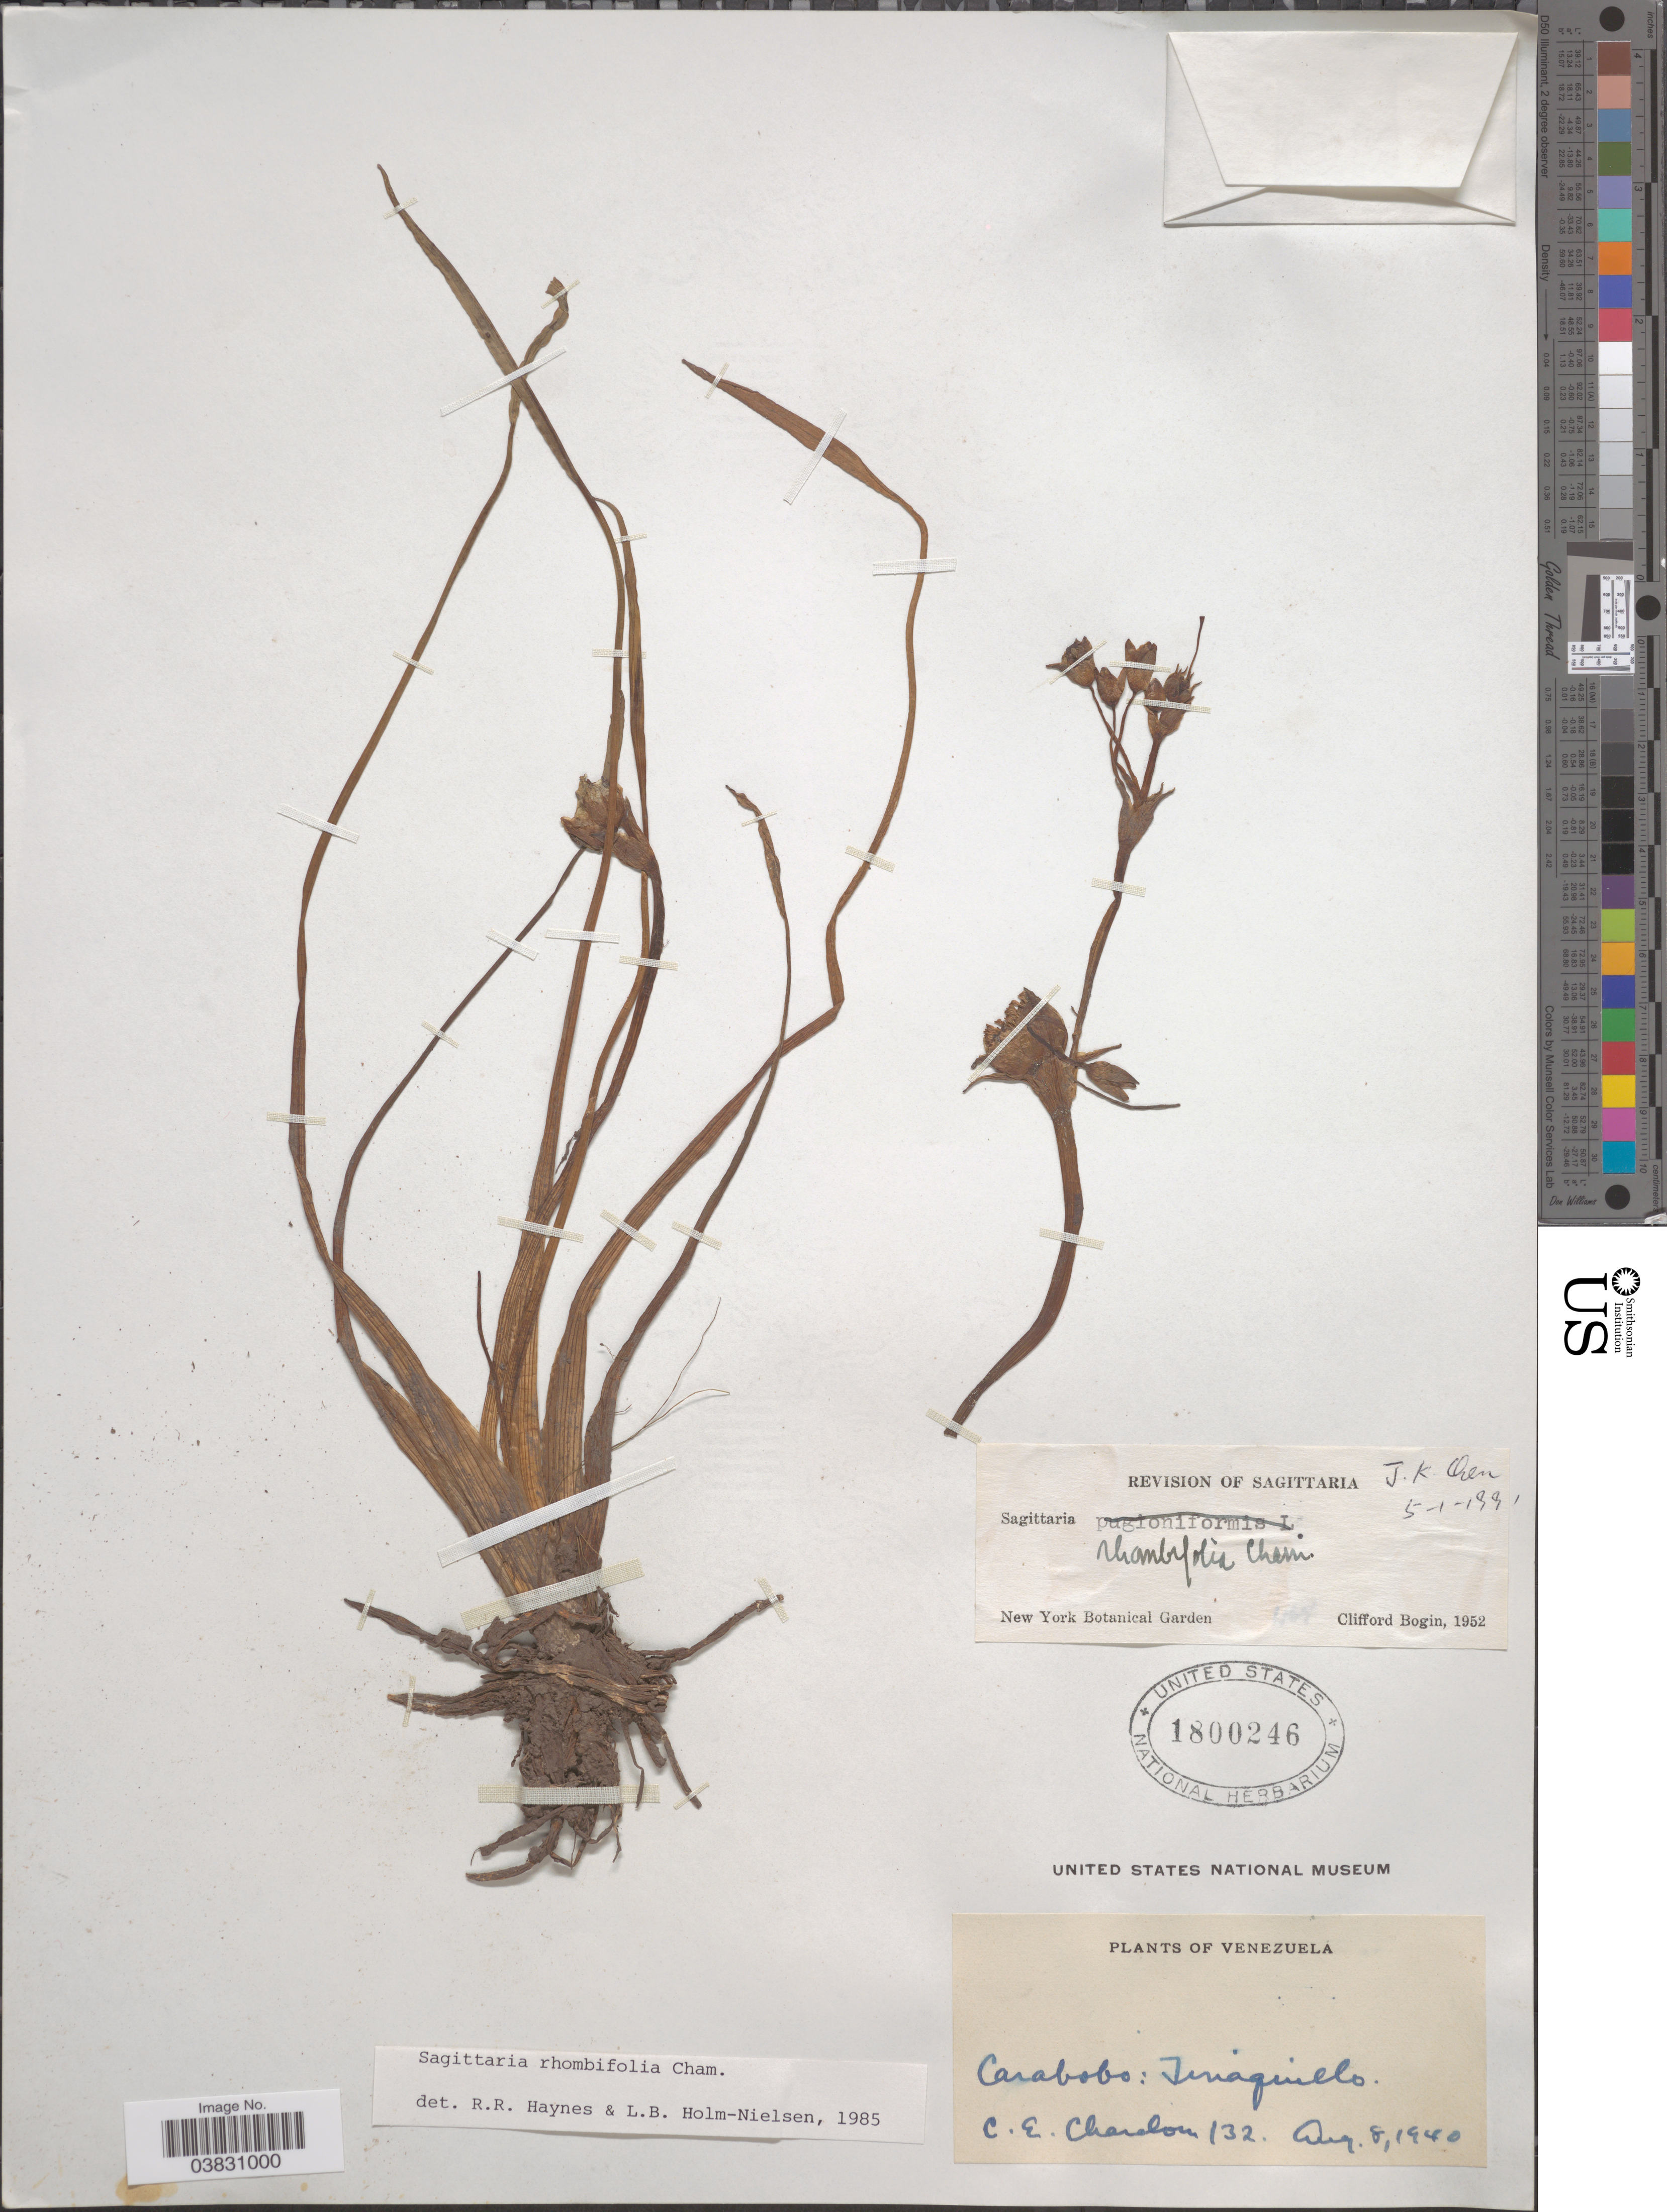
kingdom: Plantae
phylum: Tracheophyta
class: Liliopsida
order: Alismatales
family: Alismataceae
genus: Sagittaria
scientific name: Sagittaria rhombifolia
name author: Cham.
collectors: C. E. Chardón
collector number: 132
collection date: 1940-08-08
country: Venezuela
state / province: Carabobo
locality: Tinaquillo.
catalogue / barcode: US 1800246